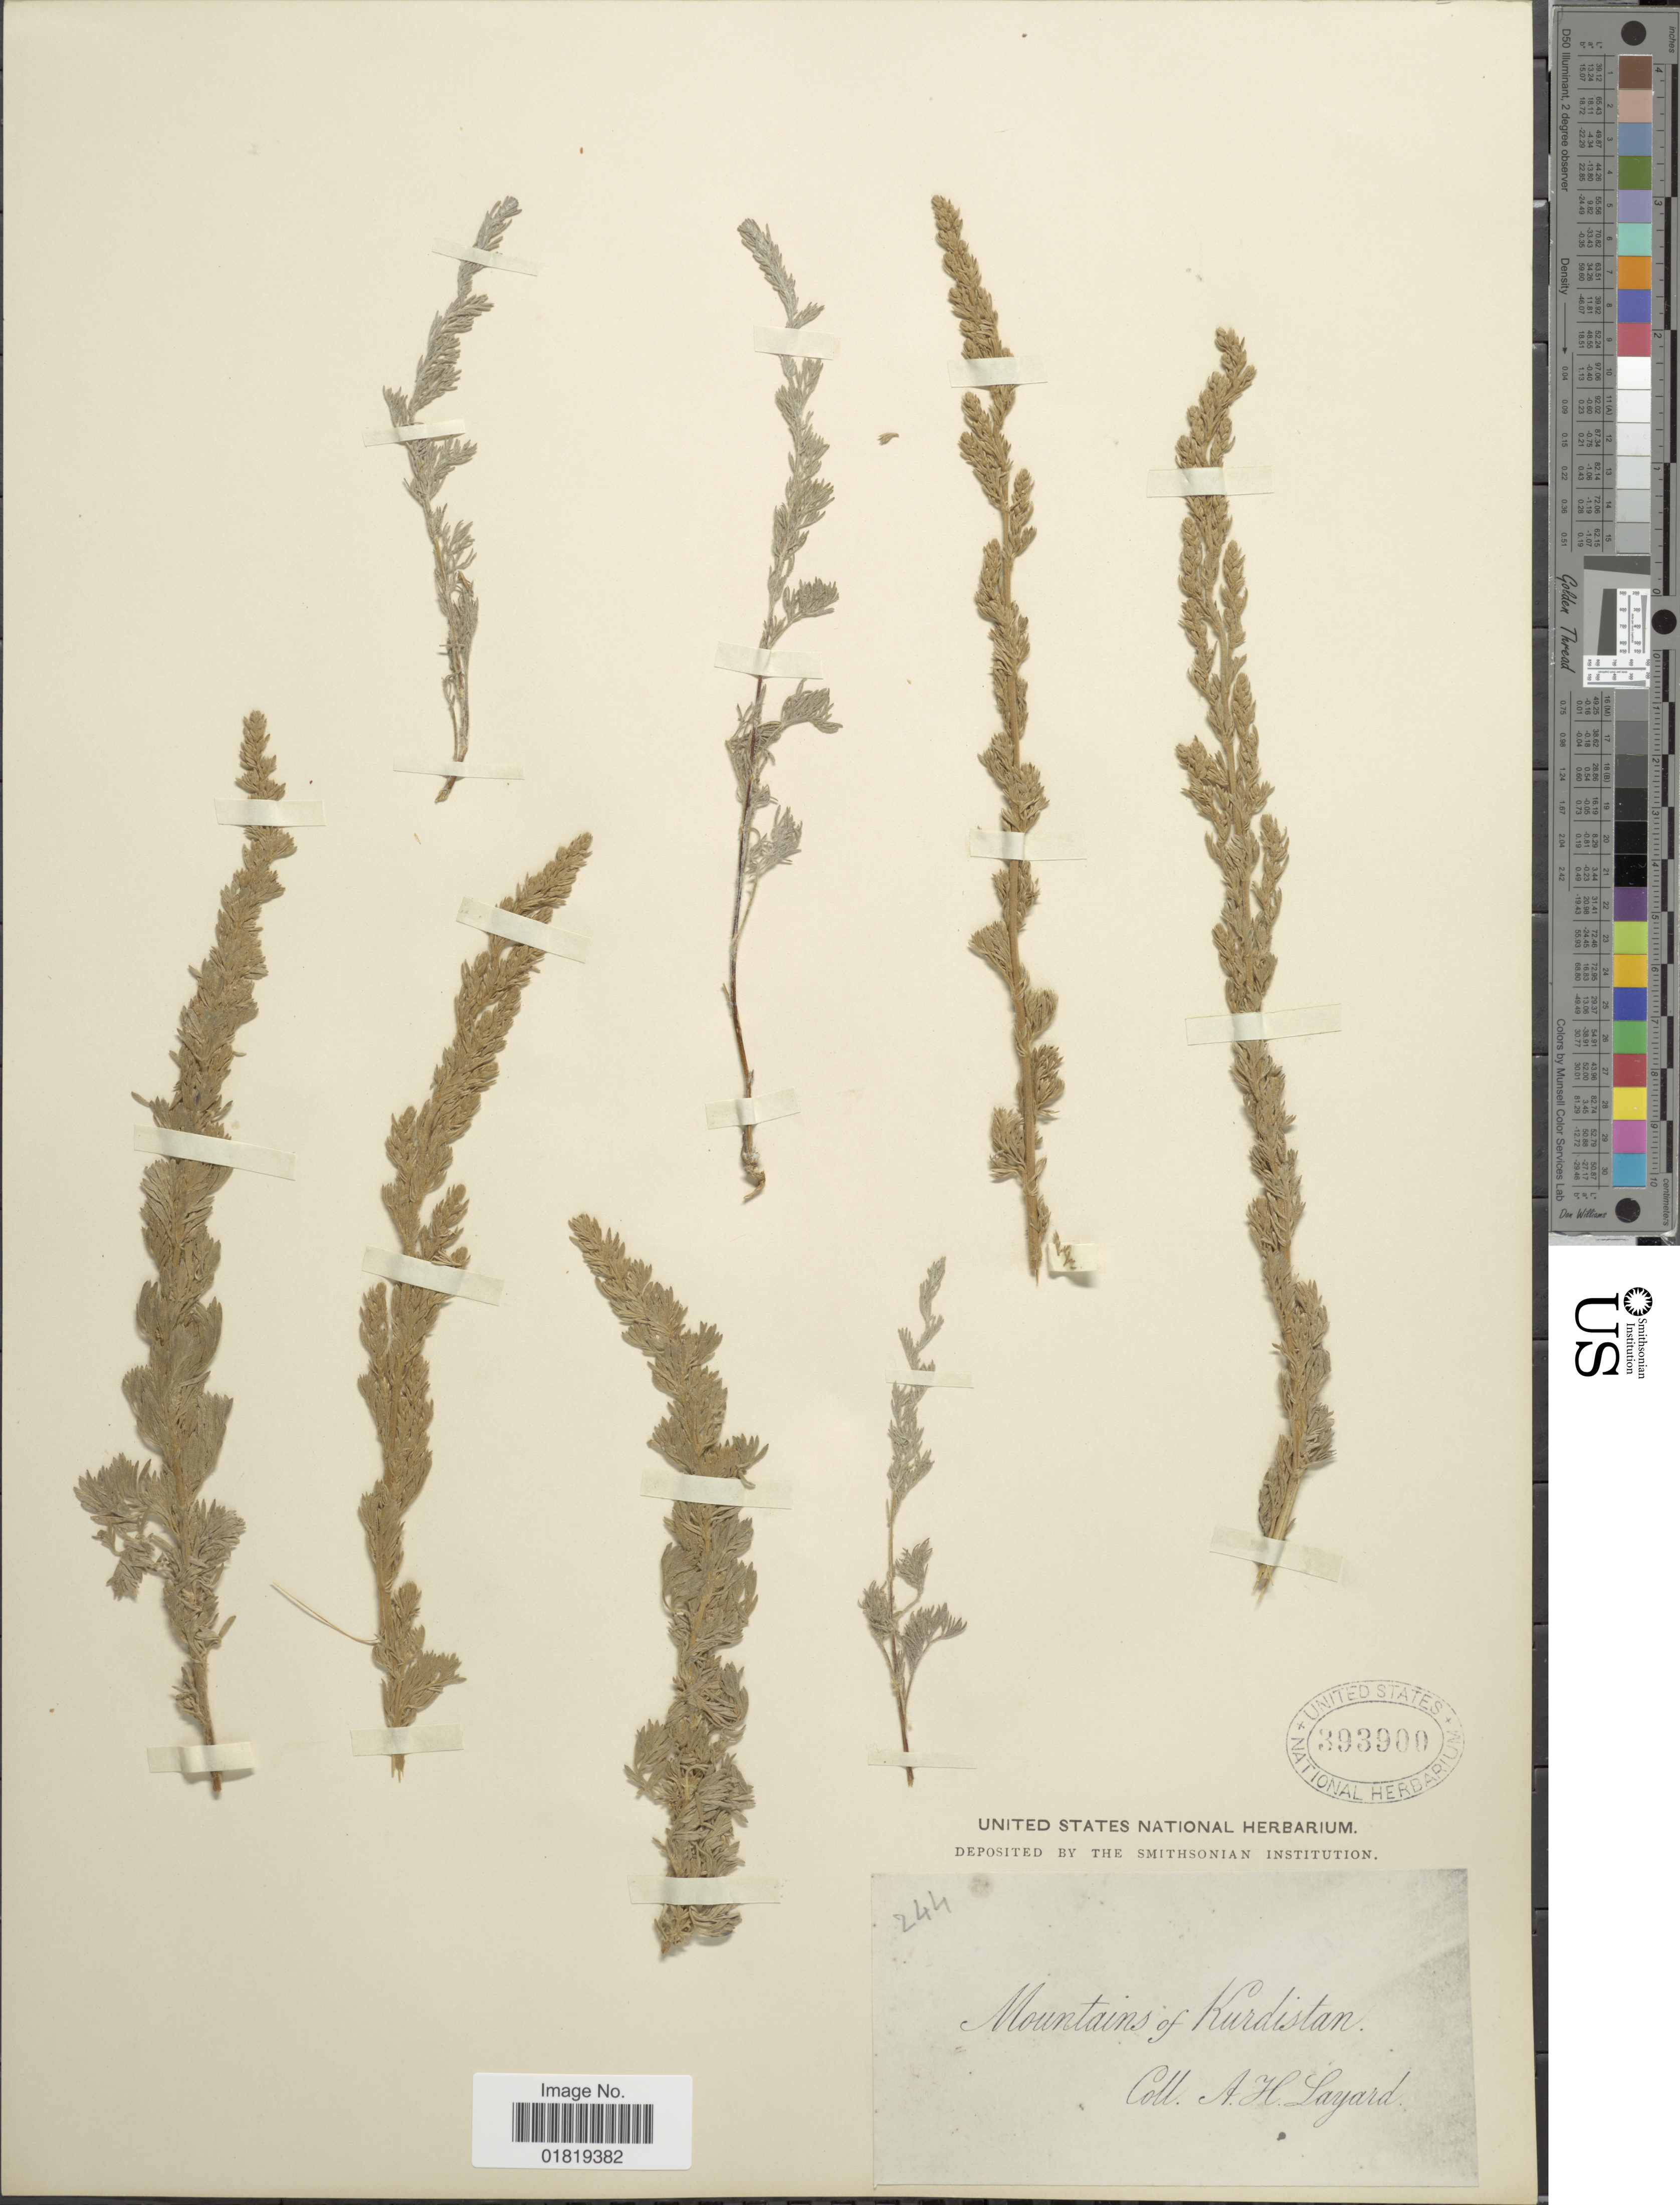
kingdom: Plantae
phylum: Tracheophyta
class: Magnoliopsida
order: Asterales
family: Asteraceae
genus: Artemisia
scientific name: Artemisia sp.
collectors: A. Layard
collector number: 244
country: Iran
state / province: Kurdistan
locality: Mountains of Kurdistan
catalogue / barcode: US 393900